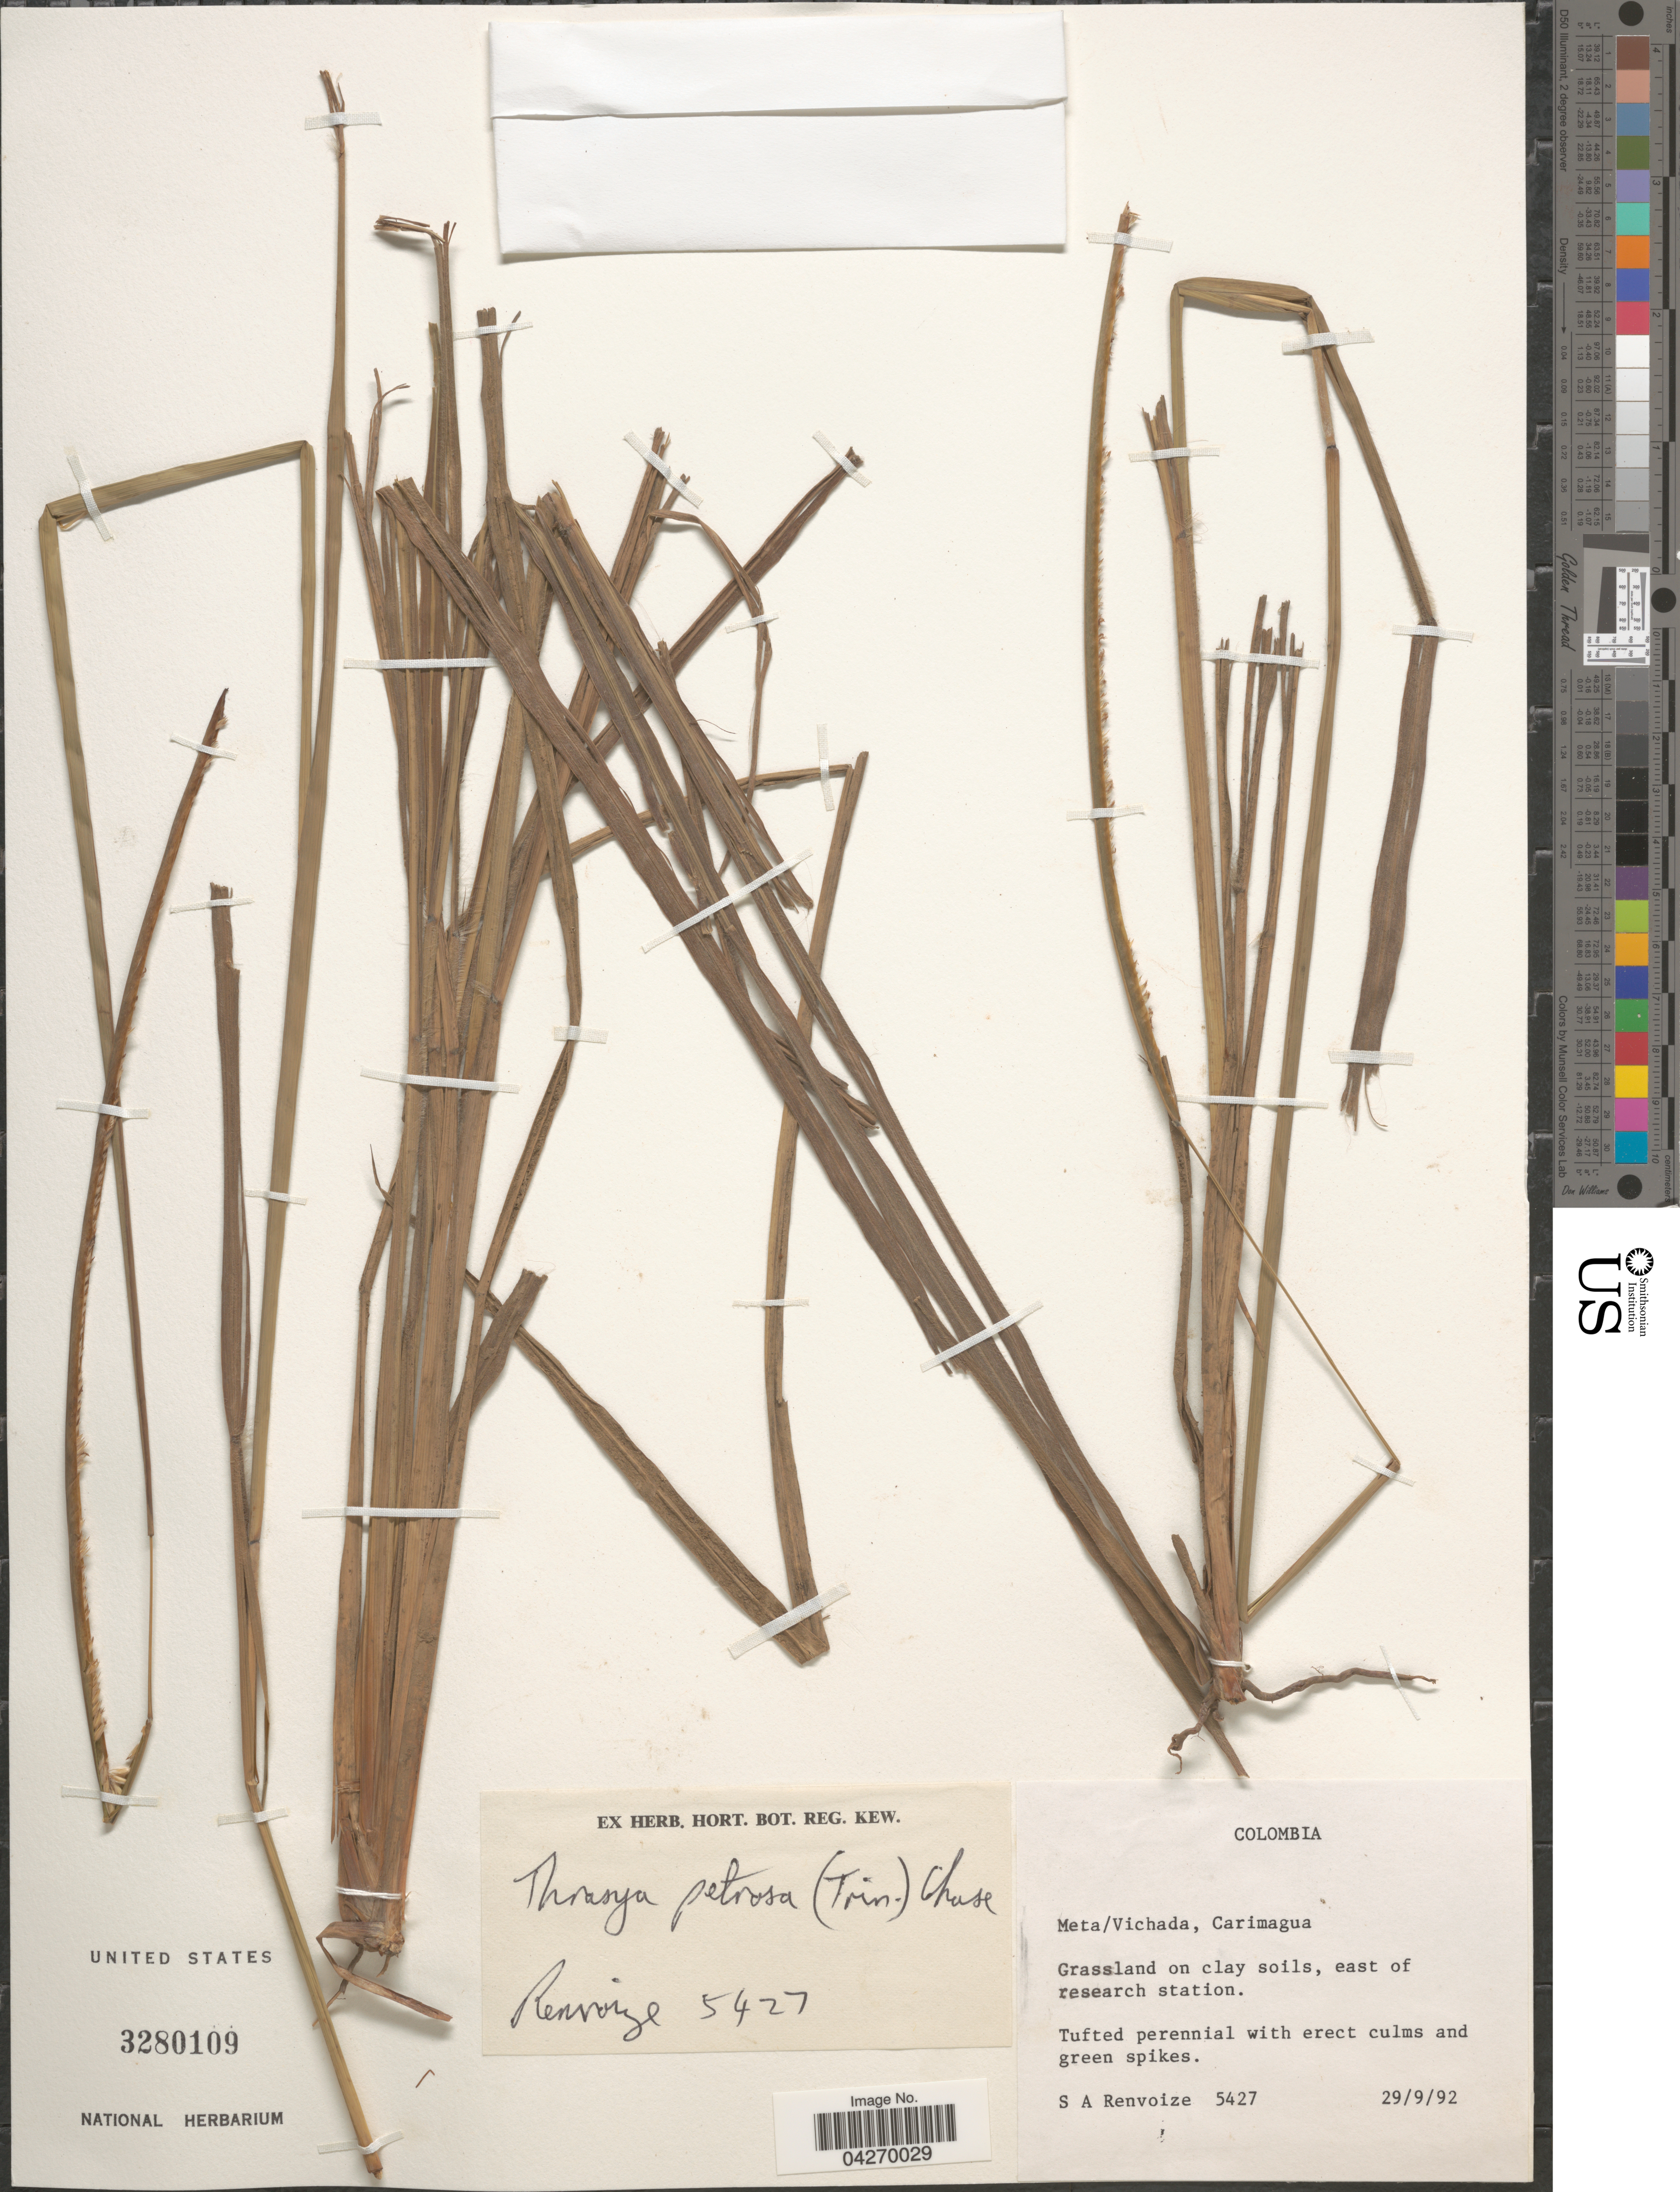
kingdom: Plantae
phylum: Tracheophyta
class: Liliopsida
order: Poales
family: Poaceae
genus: Paspalum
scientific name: Paspalum foliiforme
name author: S. Denham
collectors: S. A. Renvoize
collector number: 5427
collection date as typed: Transcribed d/m/y: 29/9/92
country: Colombia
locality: Meta/Vichada, Carimagua. Grassland on clay soils, east of research station.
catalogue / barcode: US 3280109